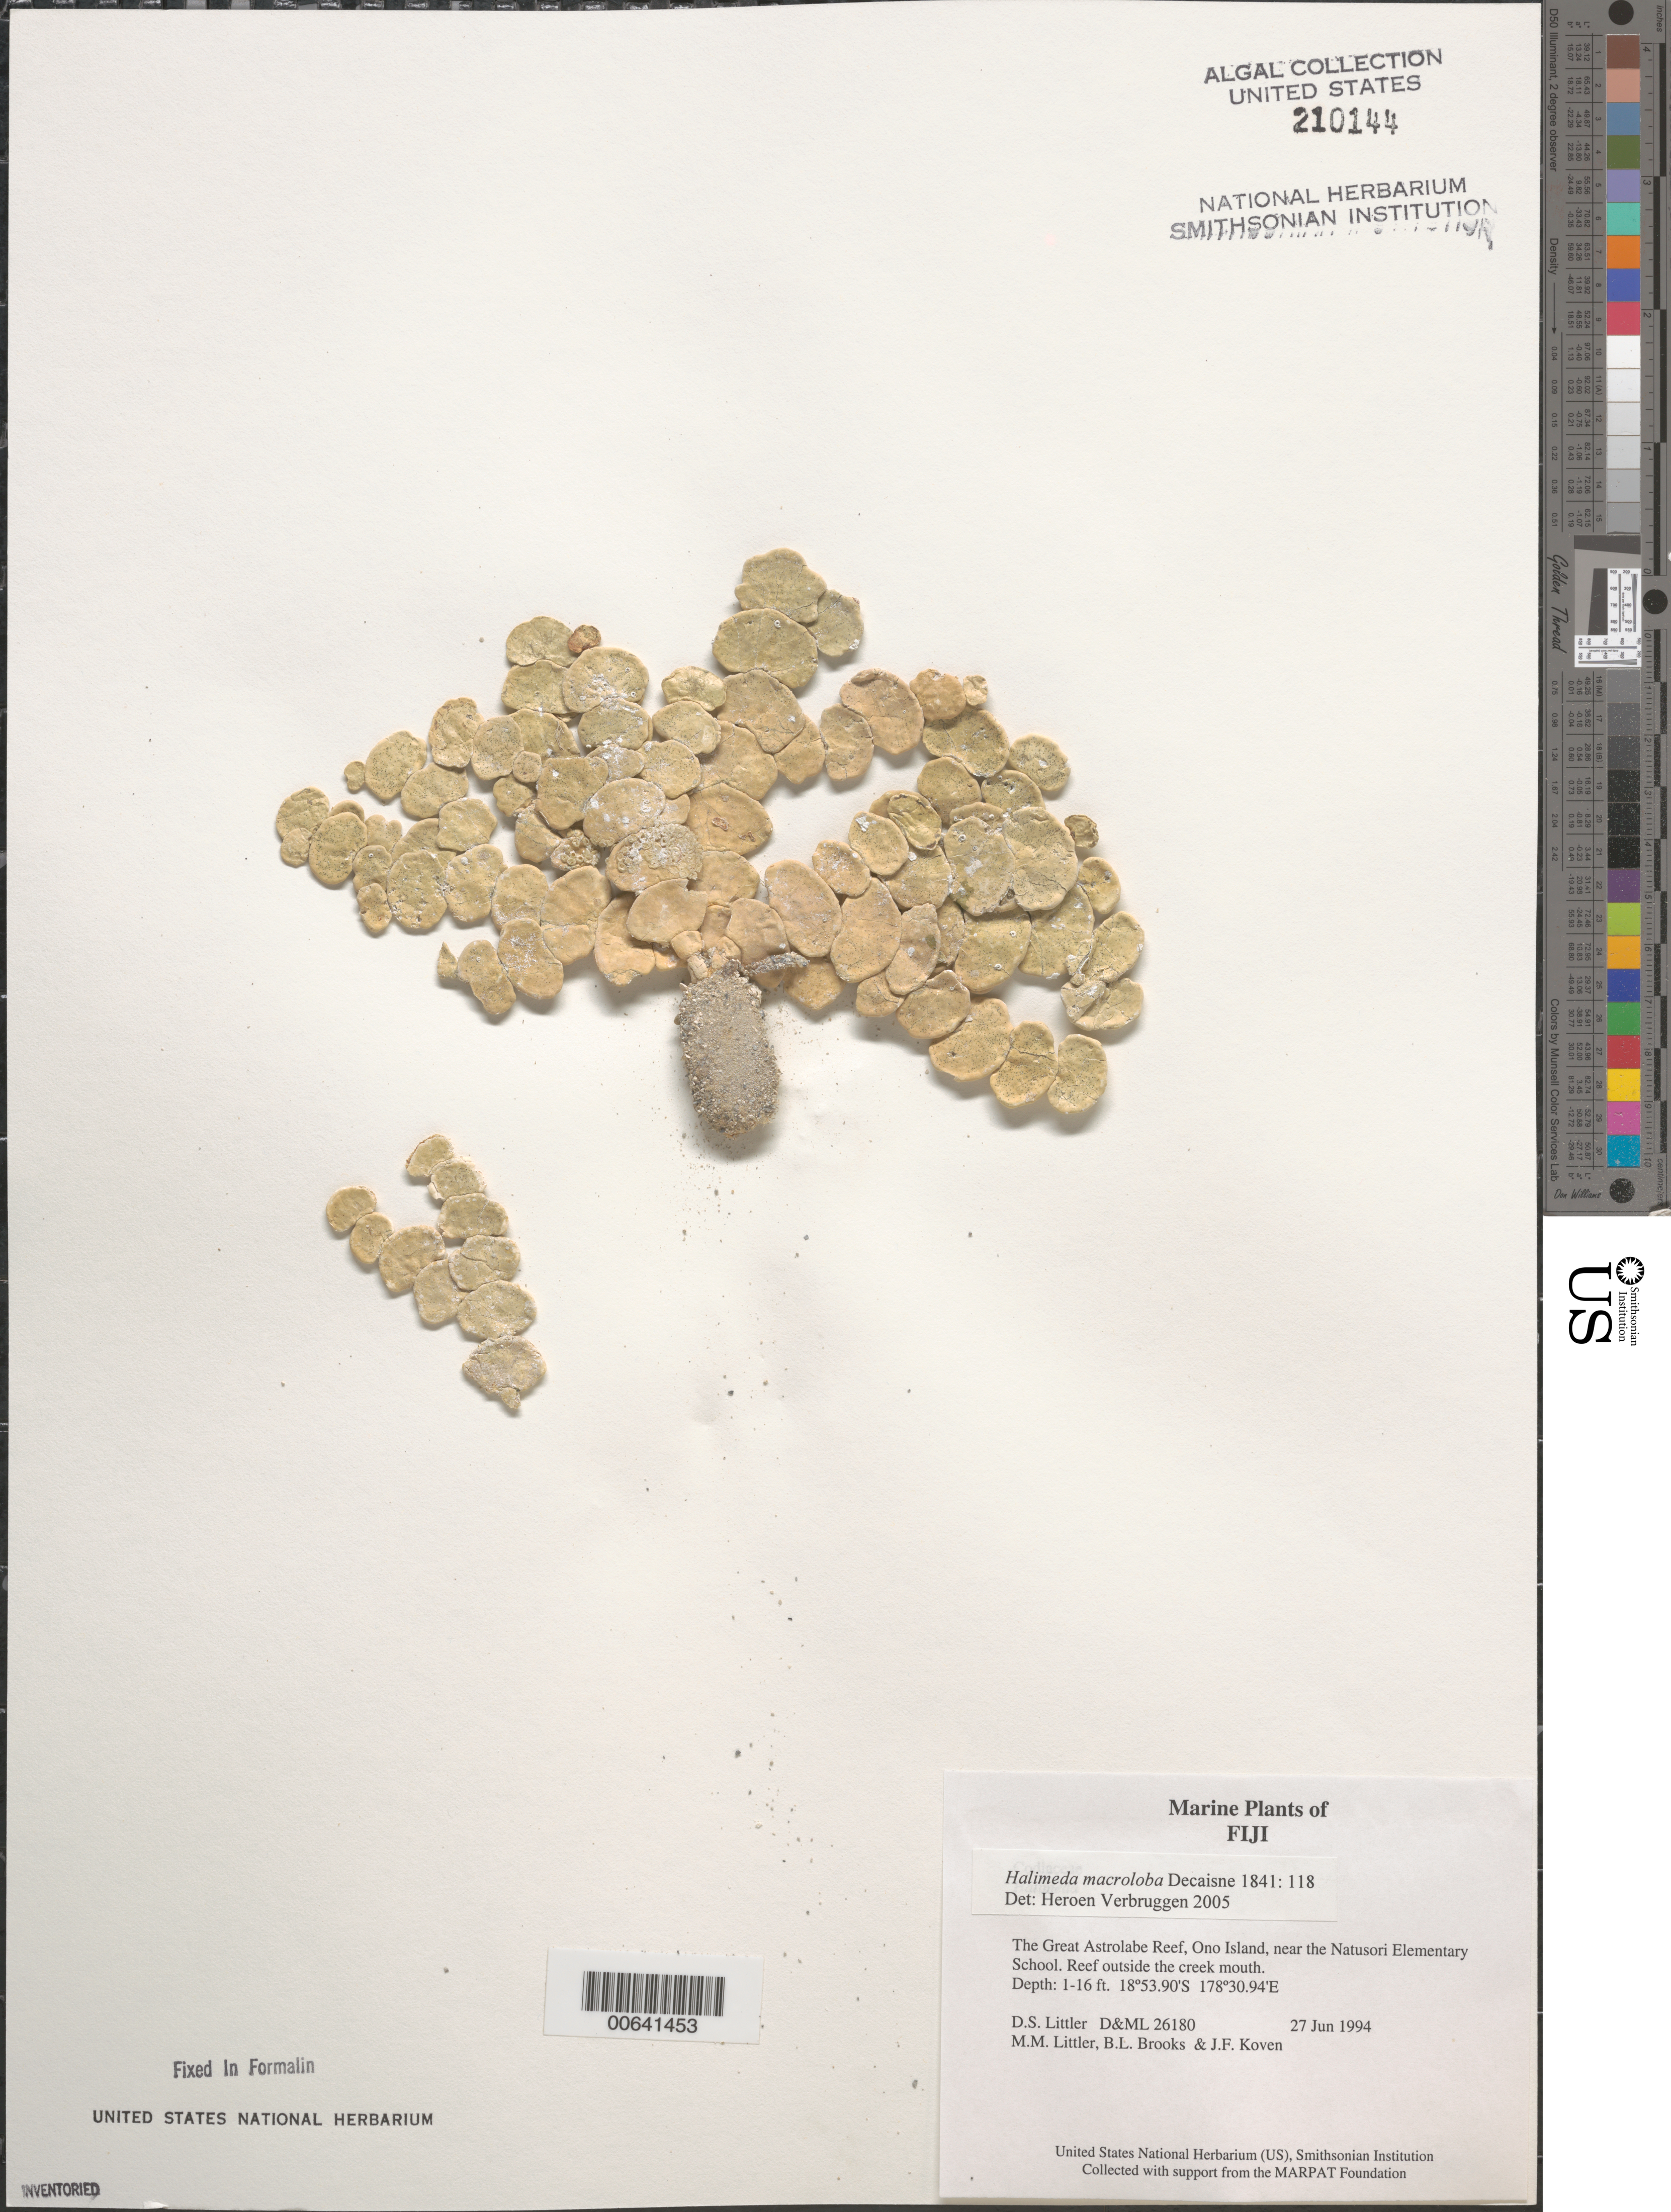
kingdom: Plantae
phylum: Chlorophyta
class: Ulvophyceae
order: Bryopsidales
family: Halimedaceae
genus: Halimeda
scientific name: Halimeda macroloba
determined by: Verbruggen, H.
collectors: D. S. Littler, M. M. Littler, B. Brooks & J. Koven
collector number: D&ML 26180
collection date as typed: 27 Jun 1994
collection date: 1994-06-27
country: Fiji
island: Ono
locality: Great Astrolabe Reef, near Natusori Elementary School, reef outside the creek mouth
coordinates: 18 53.90'S, 178 30.94'E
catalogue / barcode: US 210144